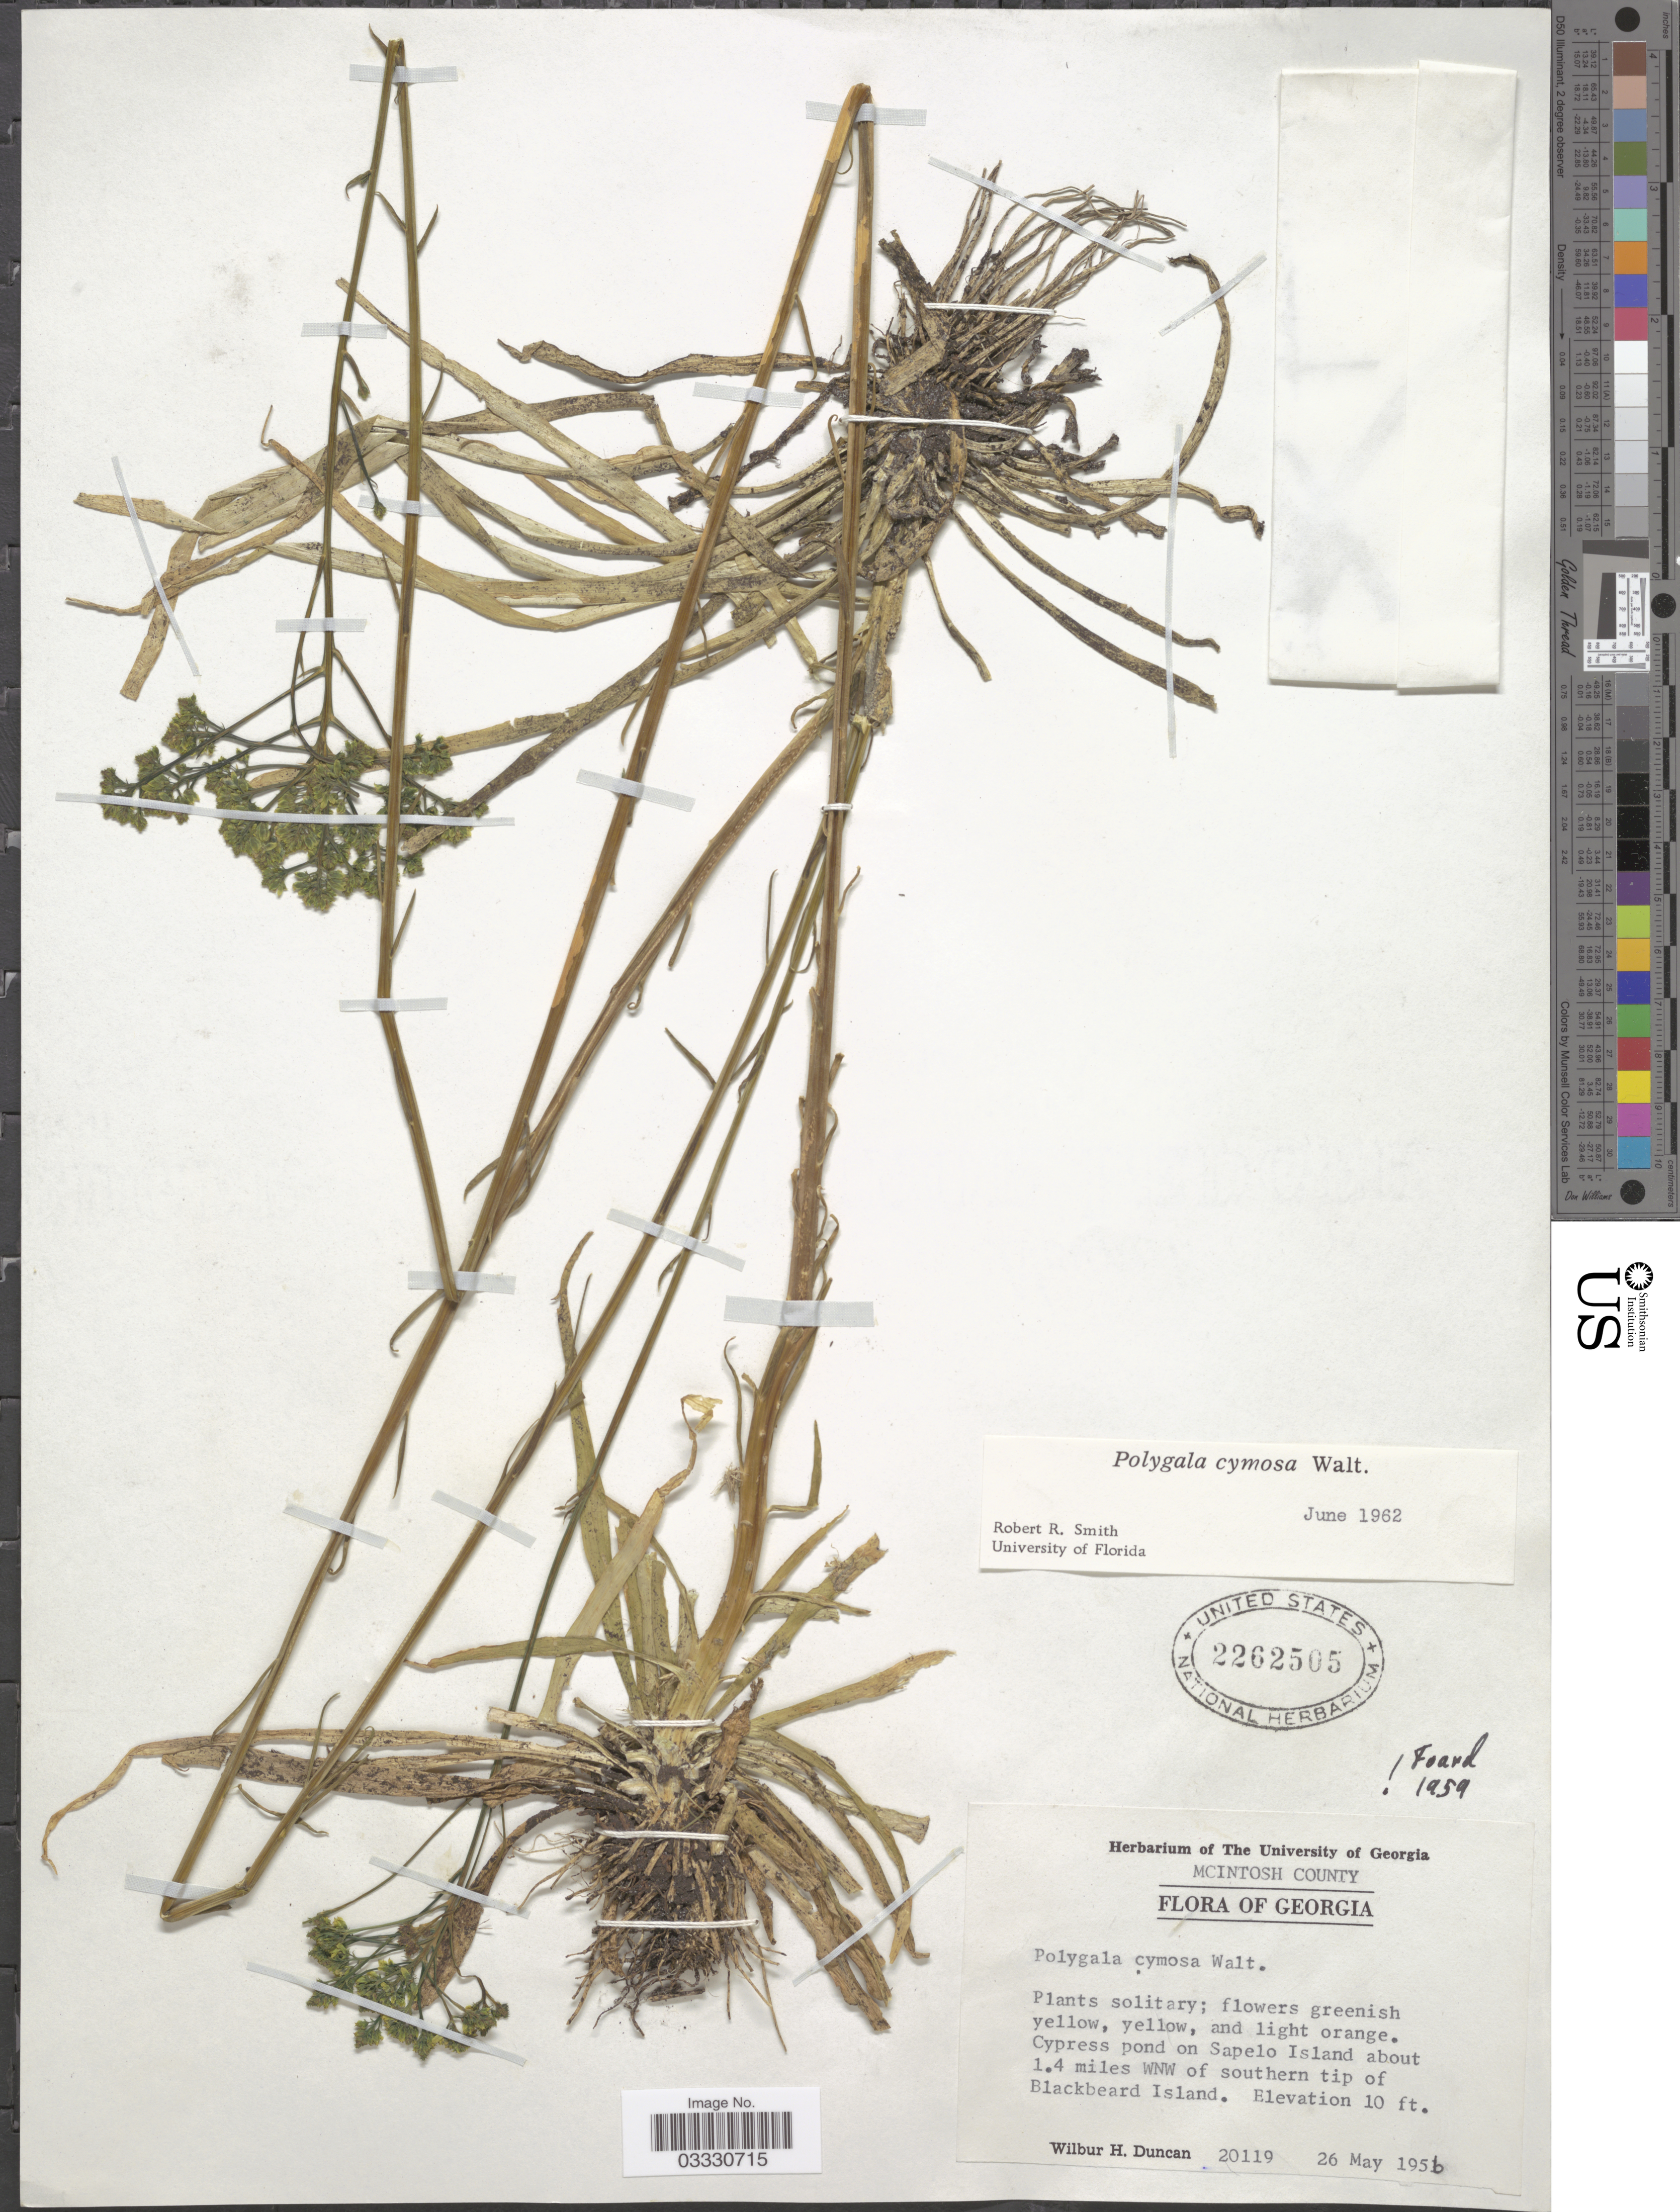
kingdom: Plantae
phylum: Tracheophyta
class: Magnoliopsida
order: Fabales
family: Polygalaceae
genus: Polygala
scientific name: Polygala cymosa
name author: Walter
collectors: W. H. Duncan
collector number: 20119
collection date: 1951-05-26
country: United States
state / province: Georgia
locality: McIntosh. Cypress pond on Sapelo Island about 1.4 miles WNW of southern tip of Blackbeard Island.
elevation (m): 3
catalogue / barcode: US 2262505